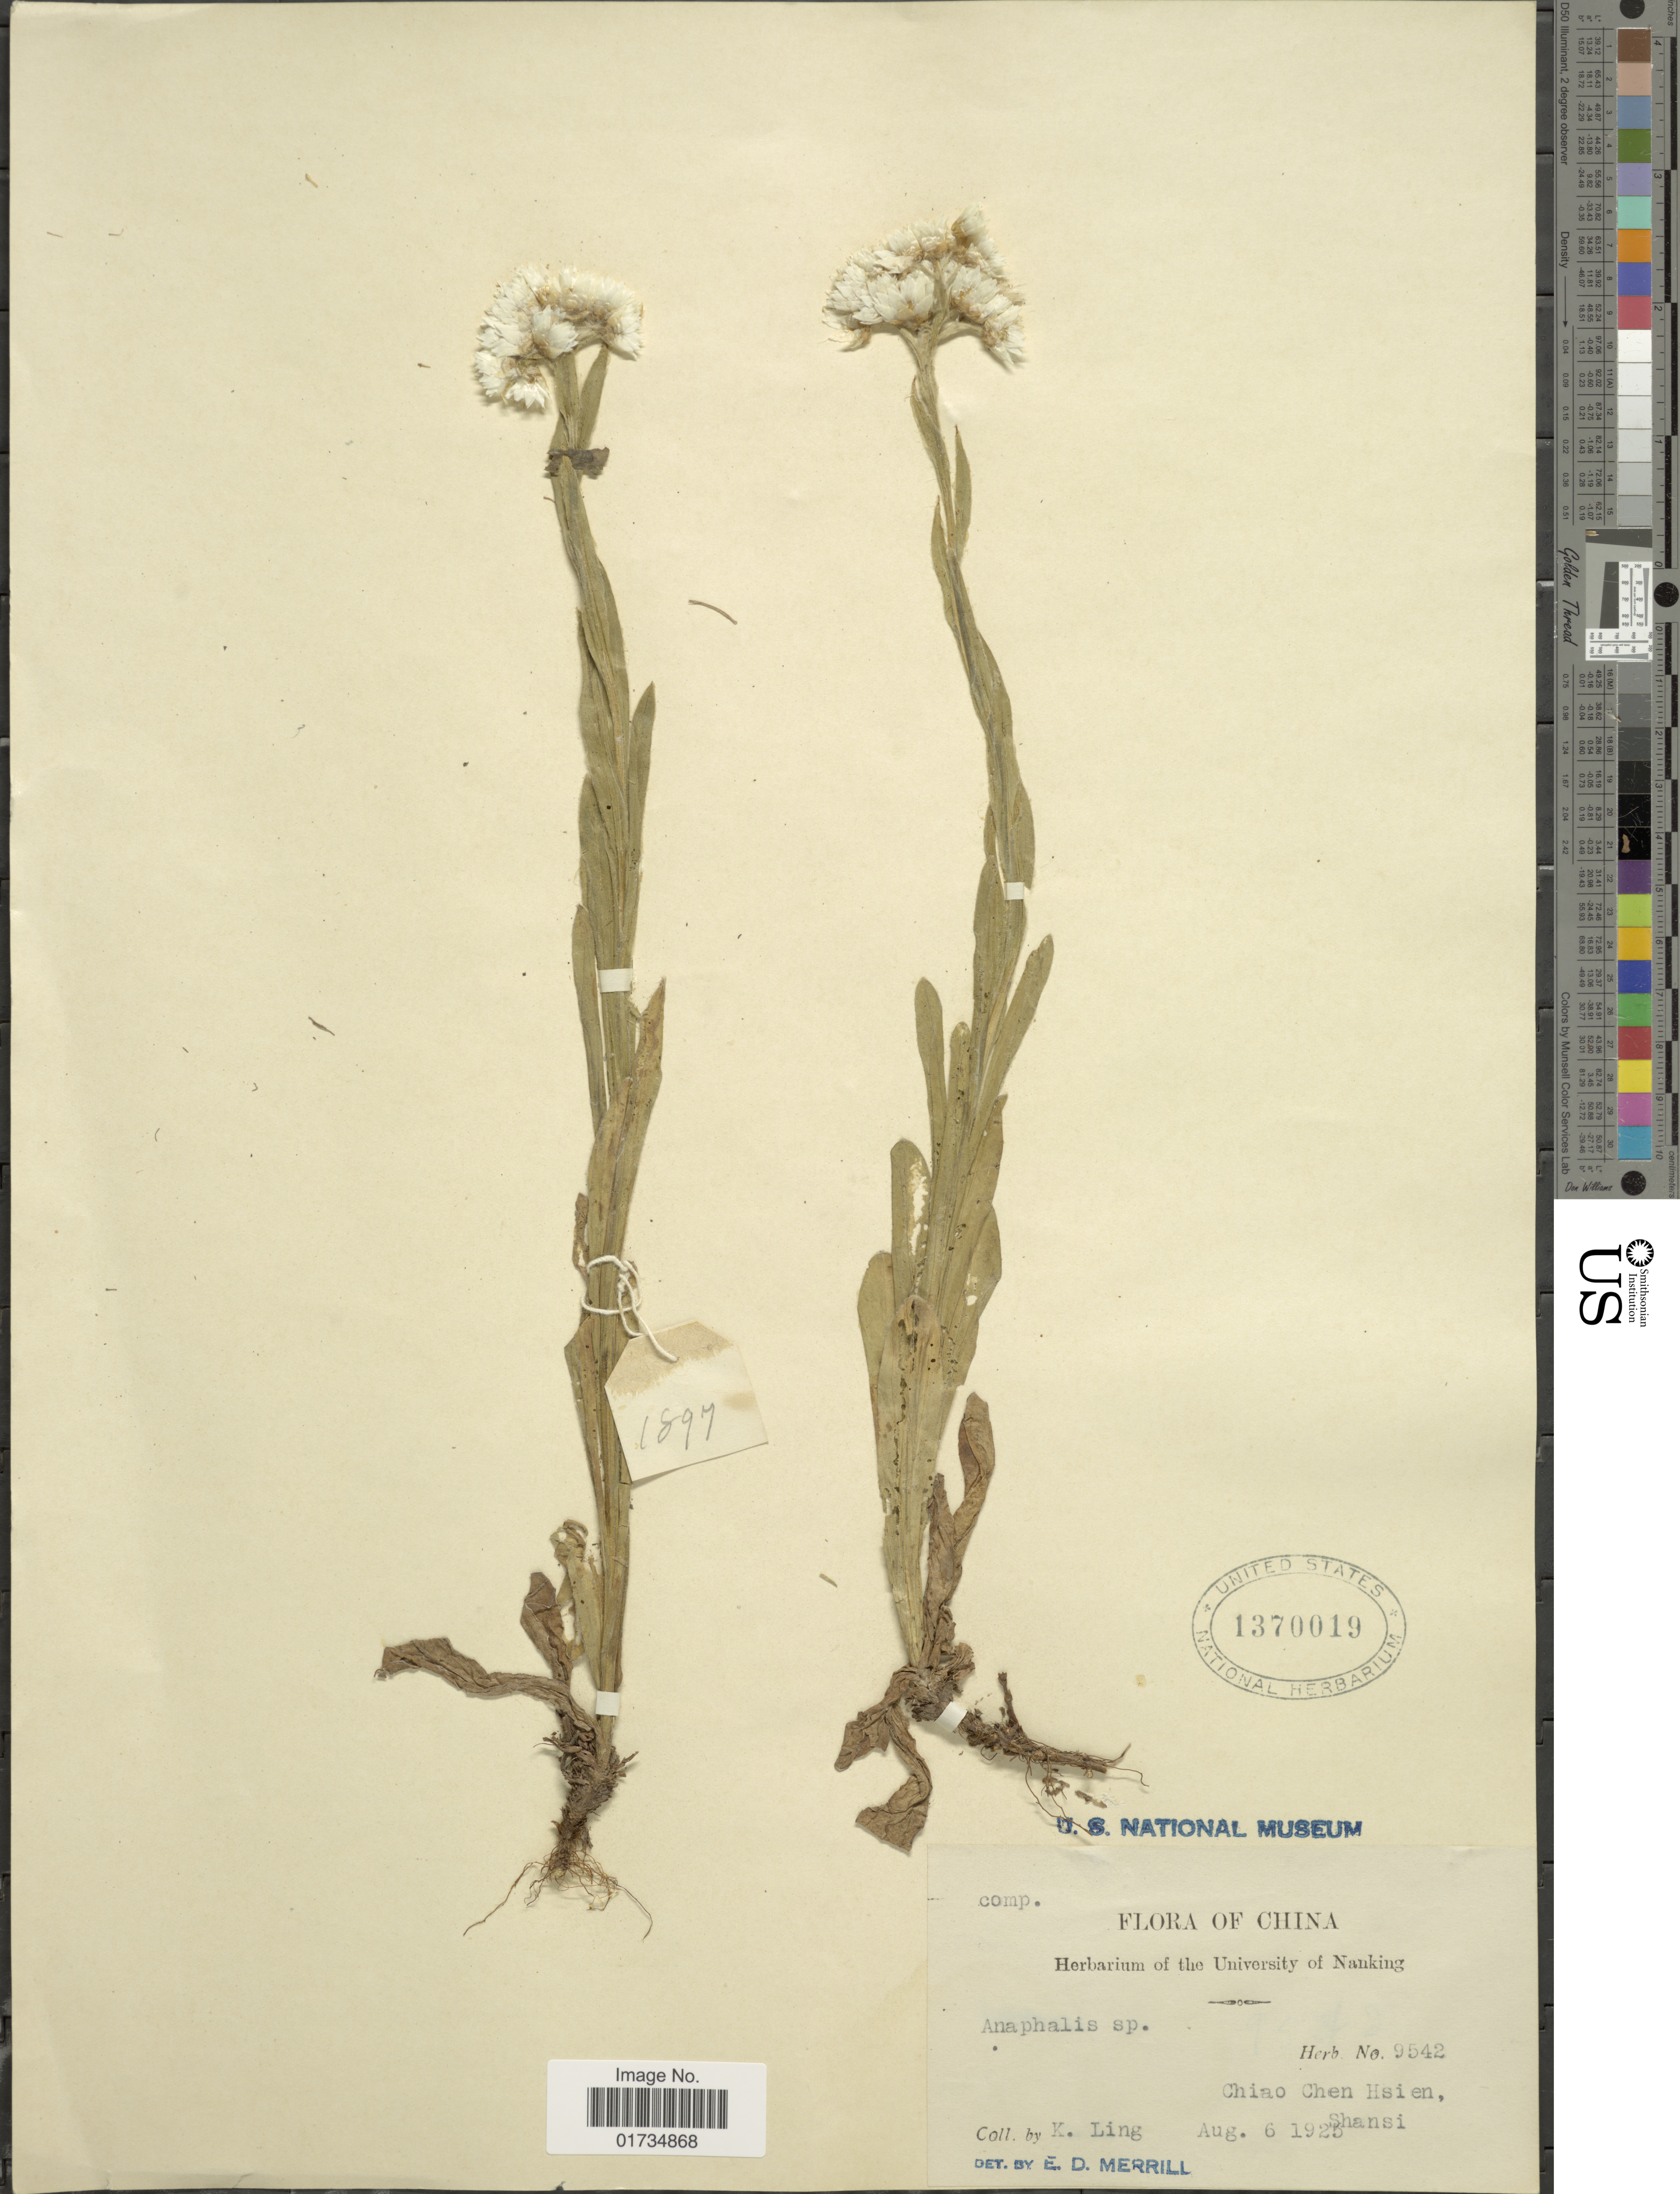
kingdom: Plantae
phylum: Tracheophyta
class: Magnoliopsida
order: Asterales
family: Asteraceae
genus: Anaphalis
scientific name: Anaphalis hancockii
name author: Maxim.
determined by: Chen, Y. S.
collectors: K. Ling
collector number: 9542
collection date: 1925-08-06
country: China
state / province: Shanxi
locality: China, Chiao Chen Hsien, Shanxi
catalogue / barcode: US 1370019